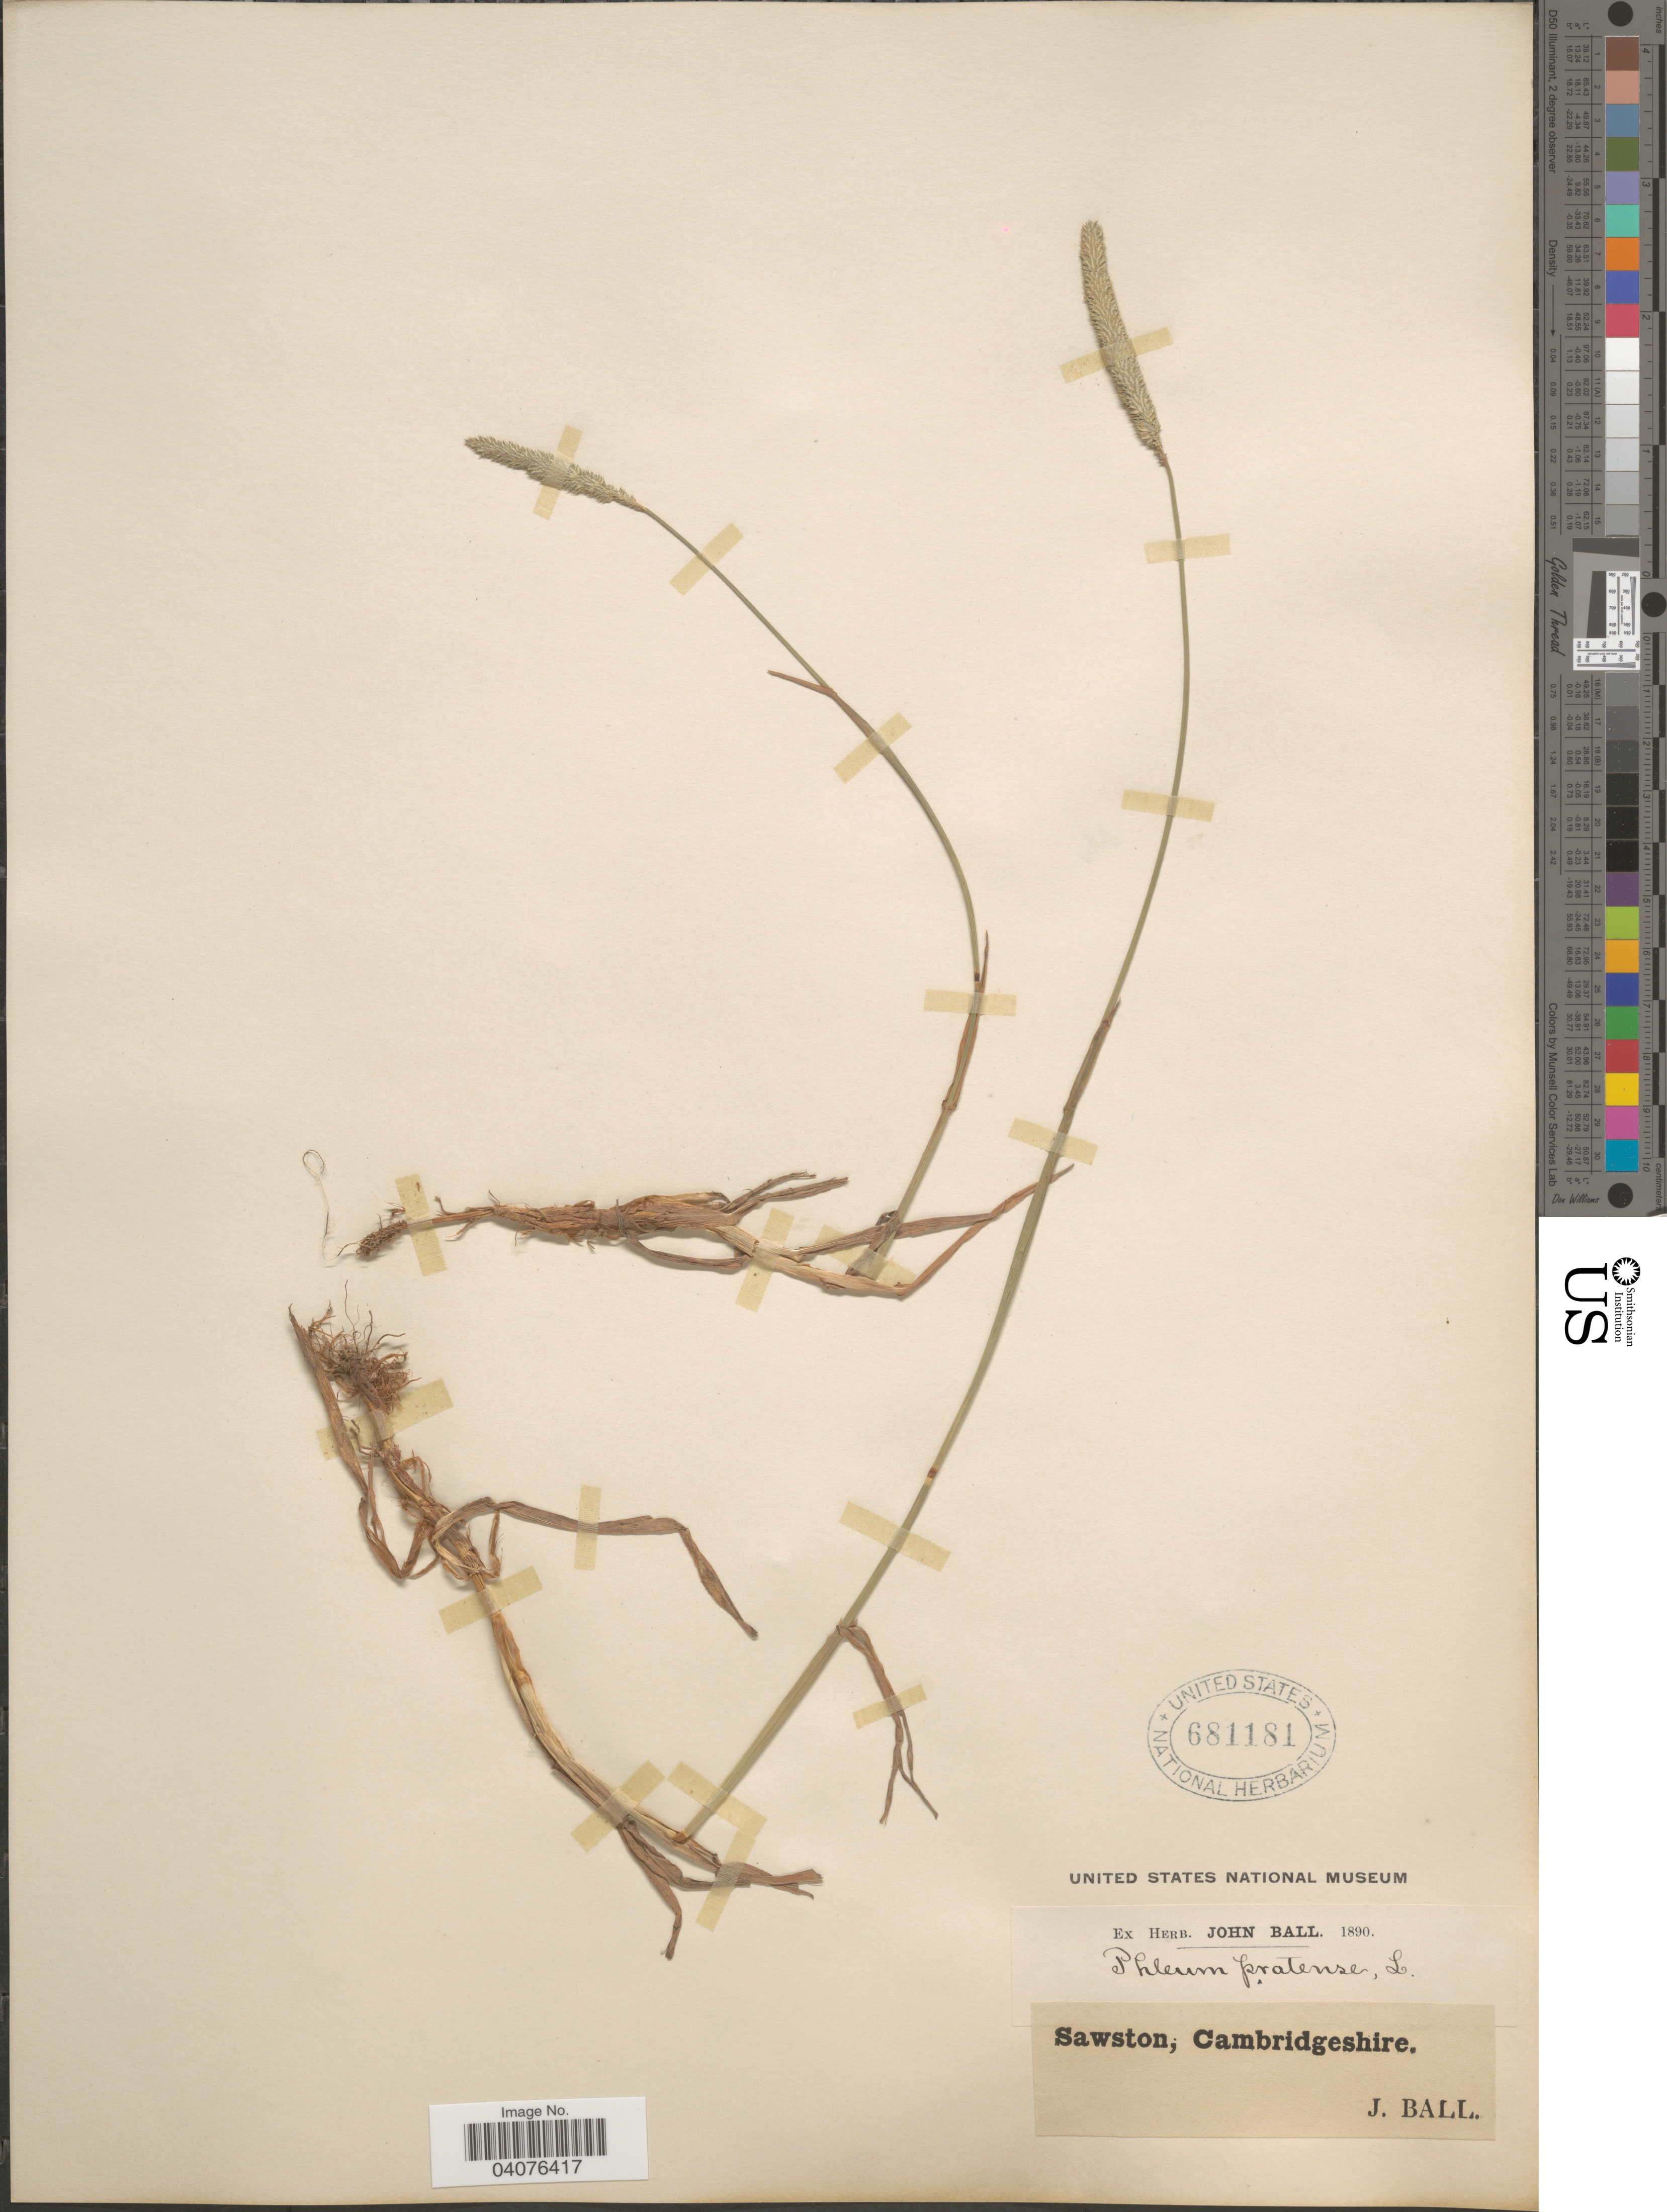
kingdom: Plantae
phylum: Tracheophyta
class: Liliopsida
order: Poales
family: Poaceae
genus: Phleum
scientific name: Phleum pratense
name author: L.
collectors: J. Ball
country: United Kingdom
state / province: England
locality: Sawson, Cambridgeshire.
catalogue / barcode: US 681181